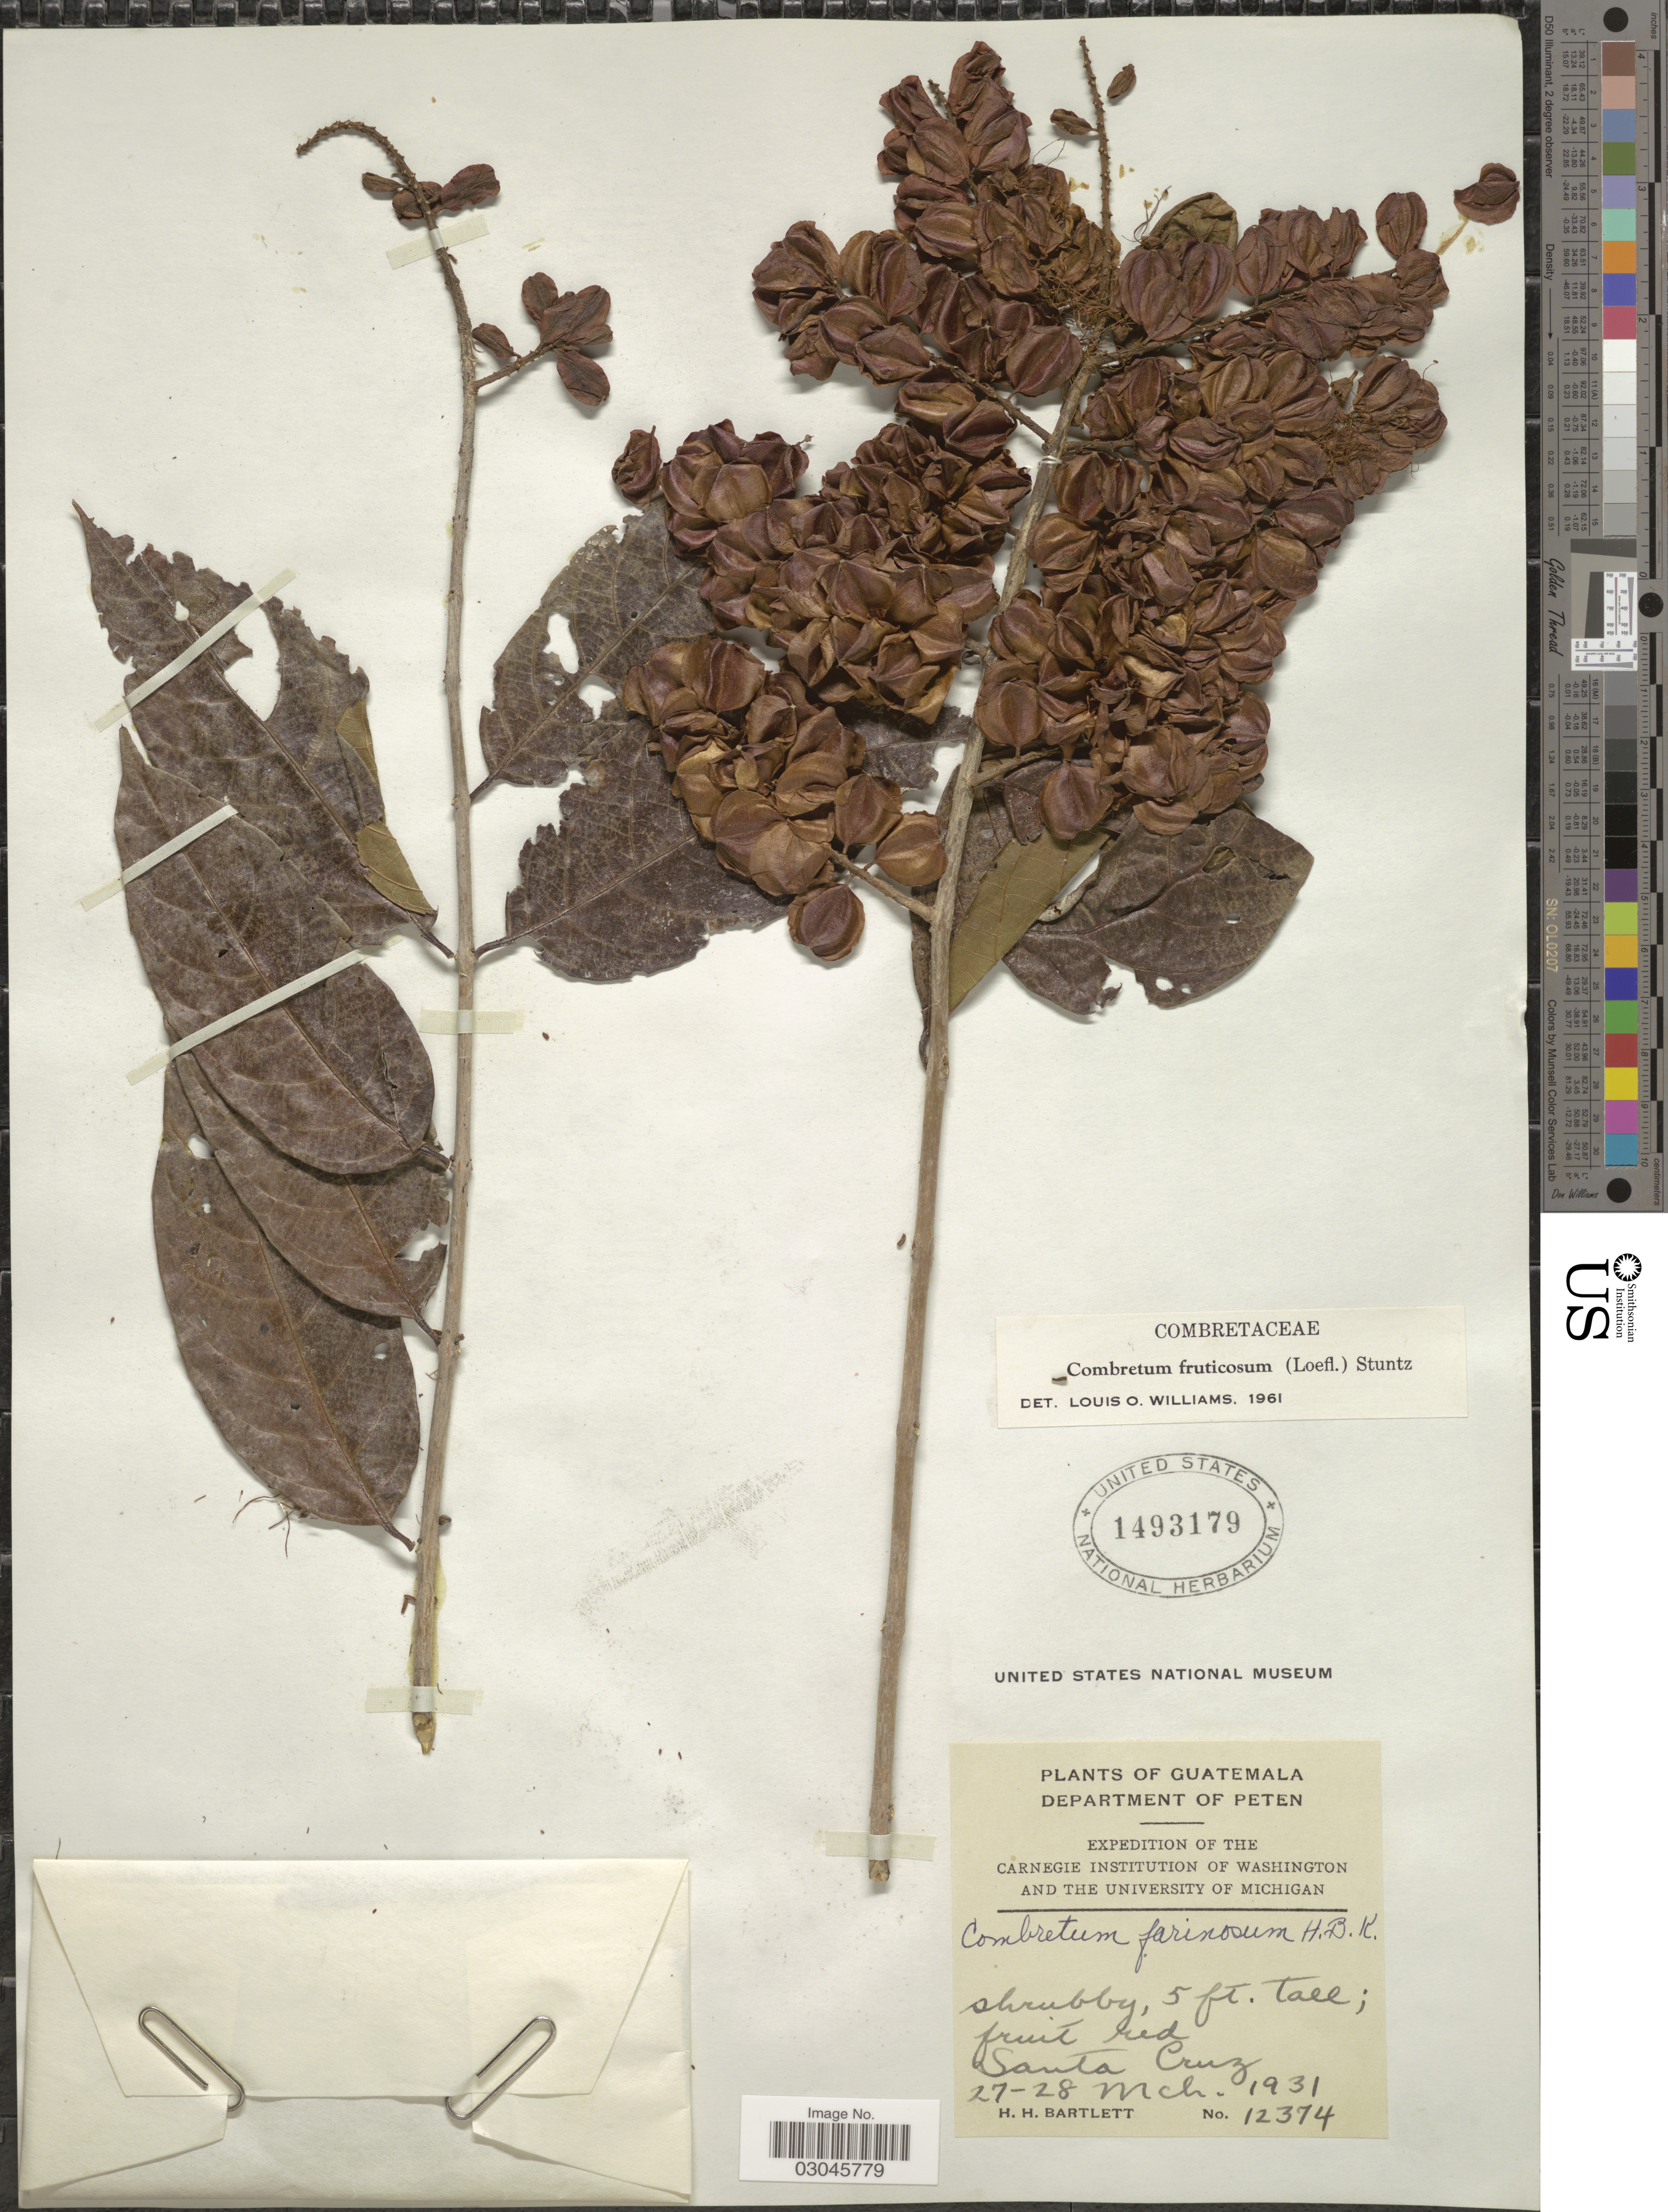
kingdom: Plantae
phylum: Tracheophyta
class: Magnoliopsida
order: Myrtales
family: Combretaceae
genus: Combretum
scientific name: Combretum fruticosum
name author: (Loefl.) Stuntz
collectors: H. H. Bartlett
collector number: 12374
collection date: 1931-03-27/1931-03-28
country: Guatemala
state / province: El Petén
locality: Department of Peten. Santa Cruz.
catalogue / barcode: US 1493179